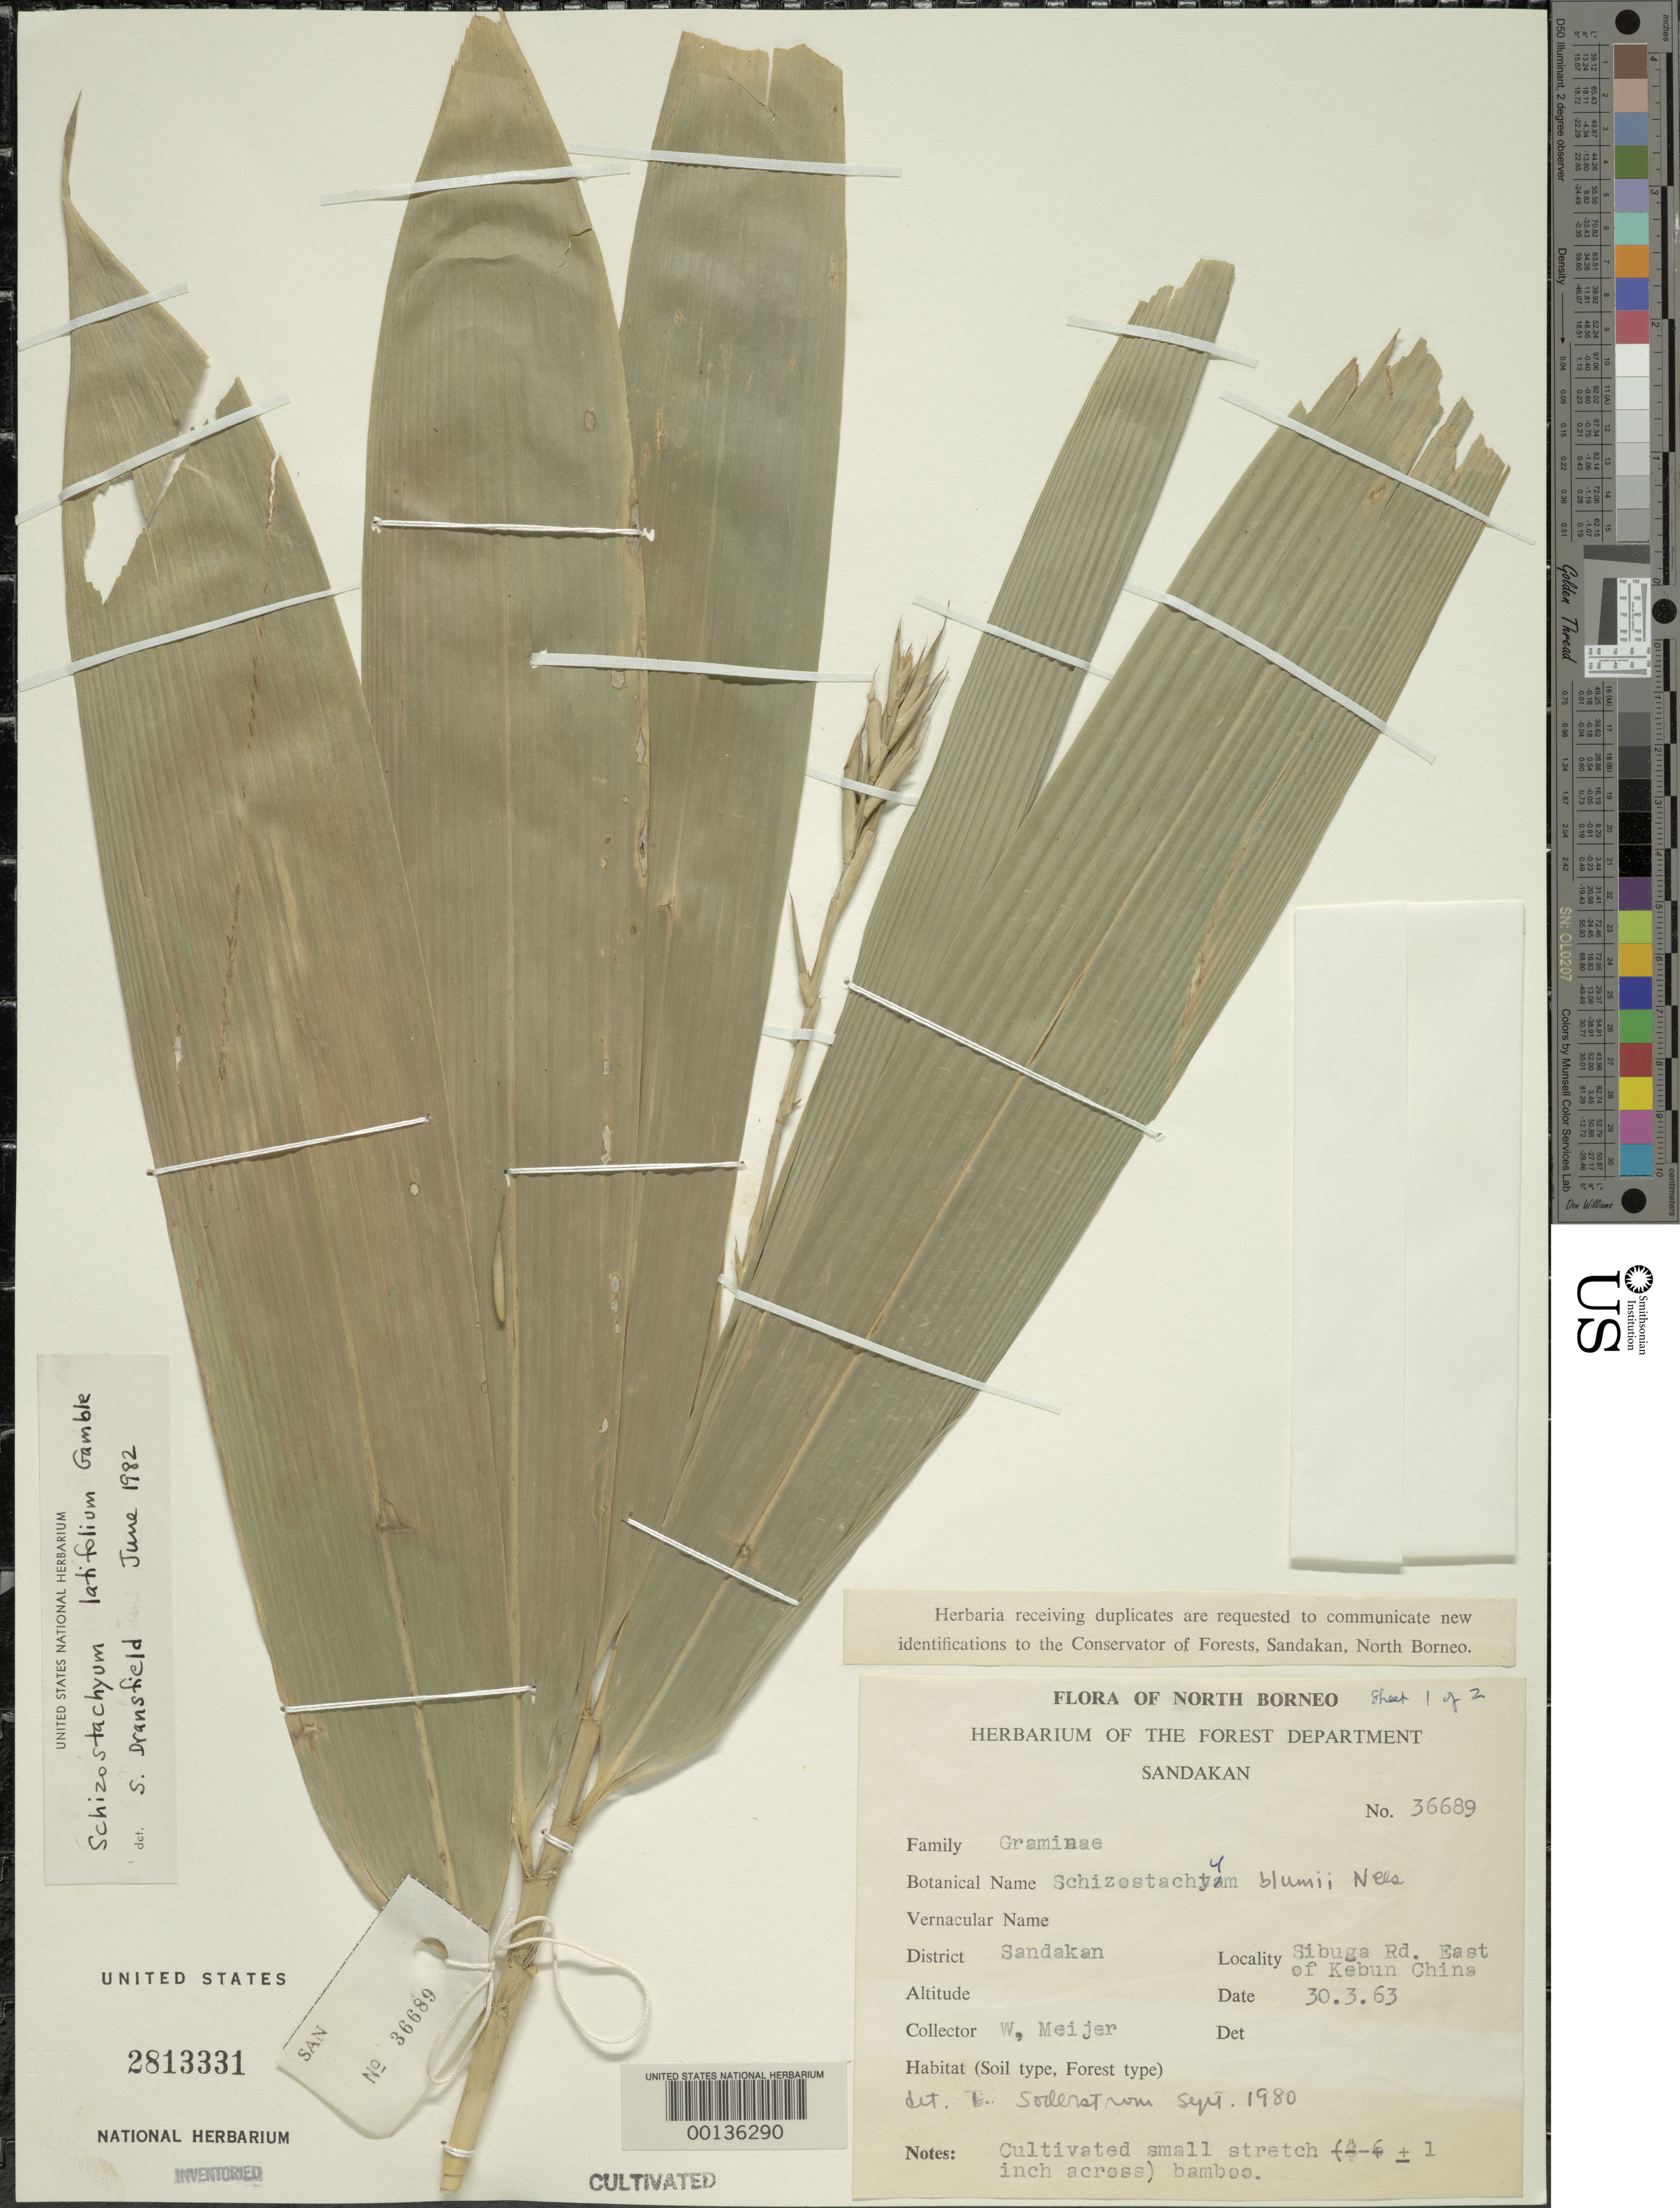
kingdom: Plantae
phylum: Tracheophyta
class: Liliopsida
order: Poales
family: Poaceae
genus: Schizostachyum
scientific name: Schizostachyum latifolium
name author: Gamble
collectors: W. Meijer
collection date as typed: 30 Mar 1963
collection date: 1963-03-30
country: Malaysia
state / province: Sabah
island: Borneo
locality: Sibuga rd.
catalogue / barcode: US 2813331